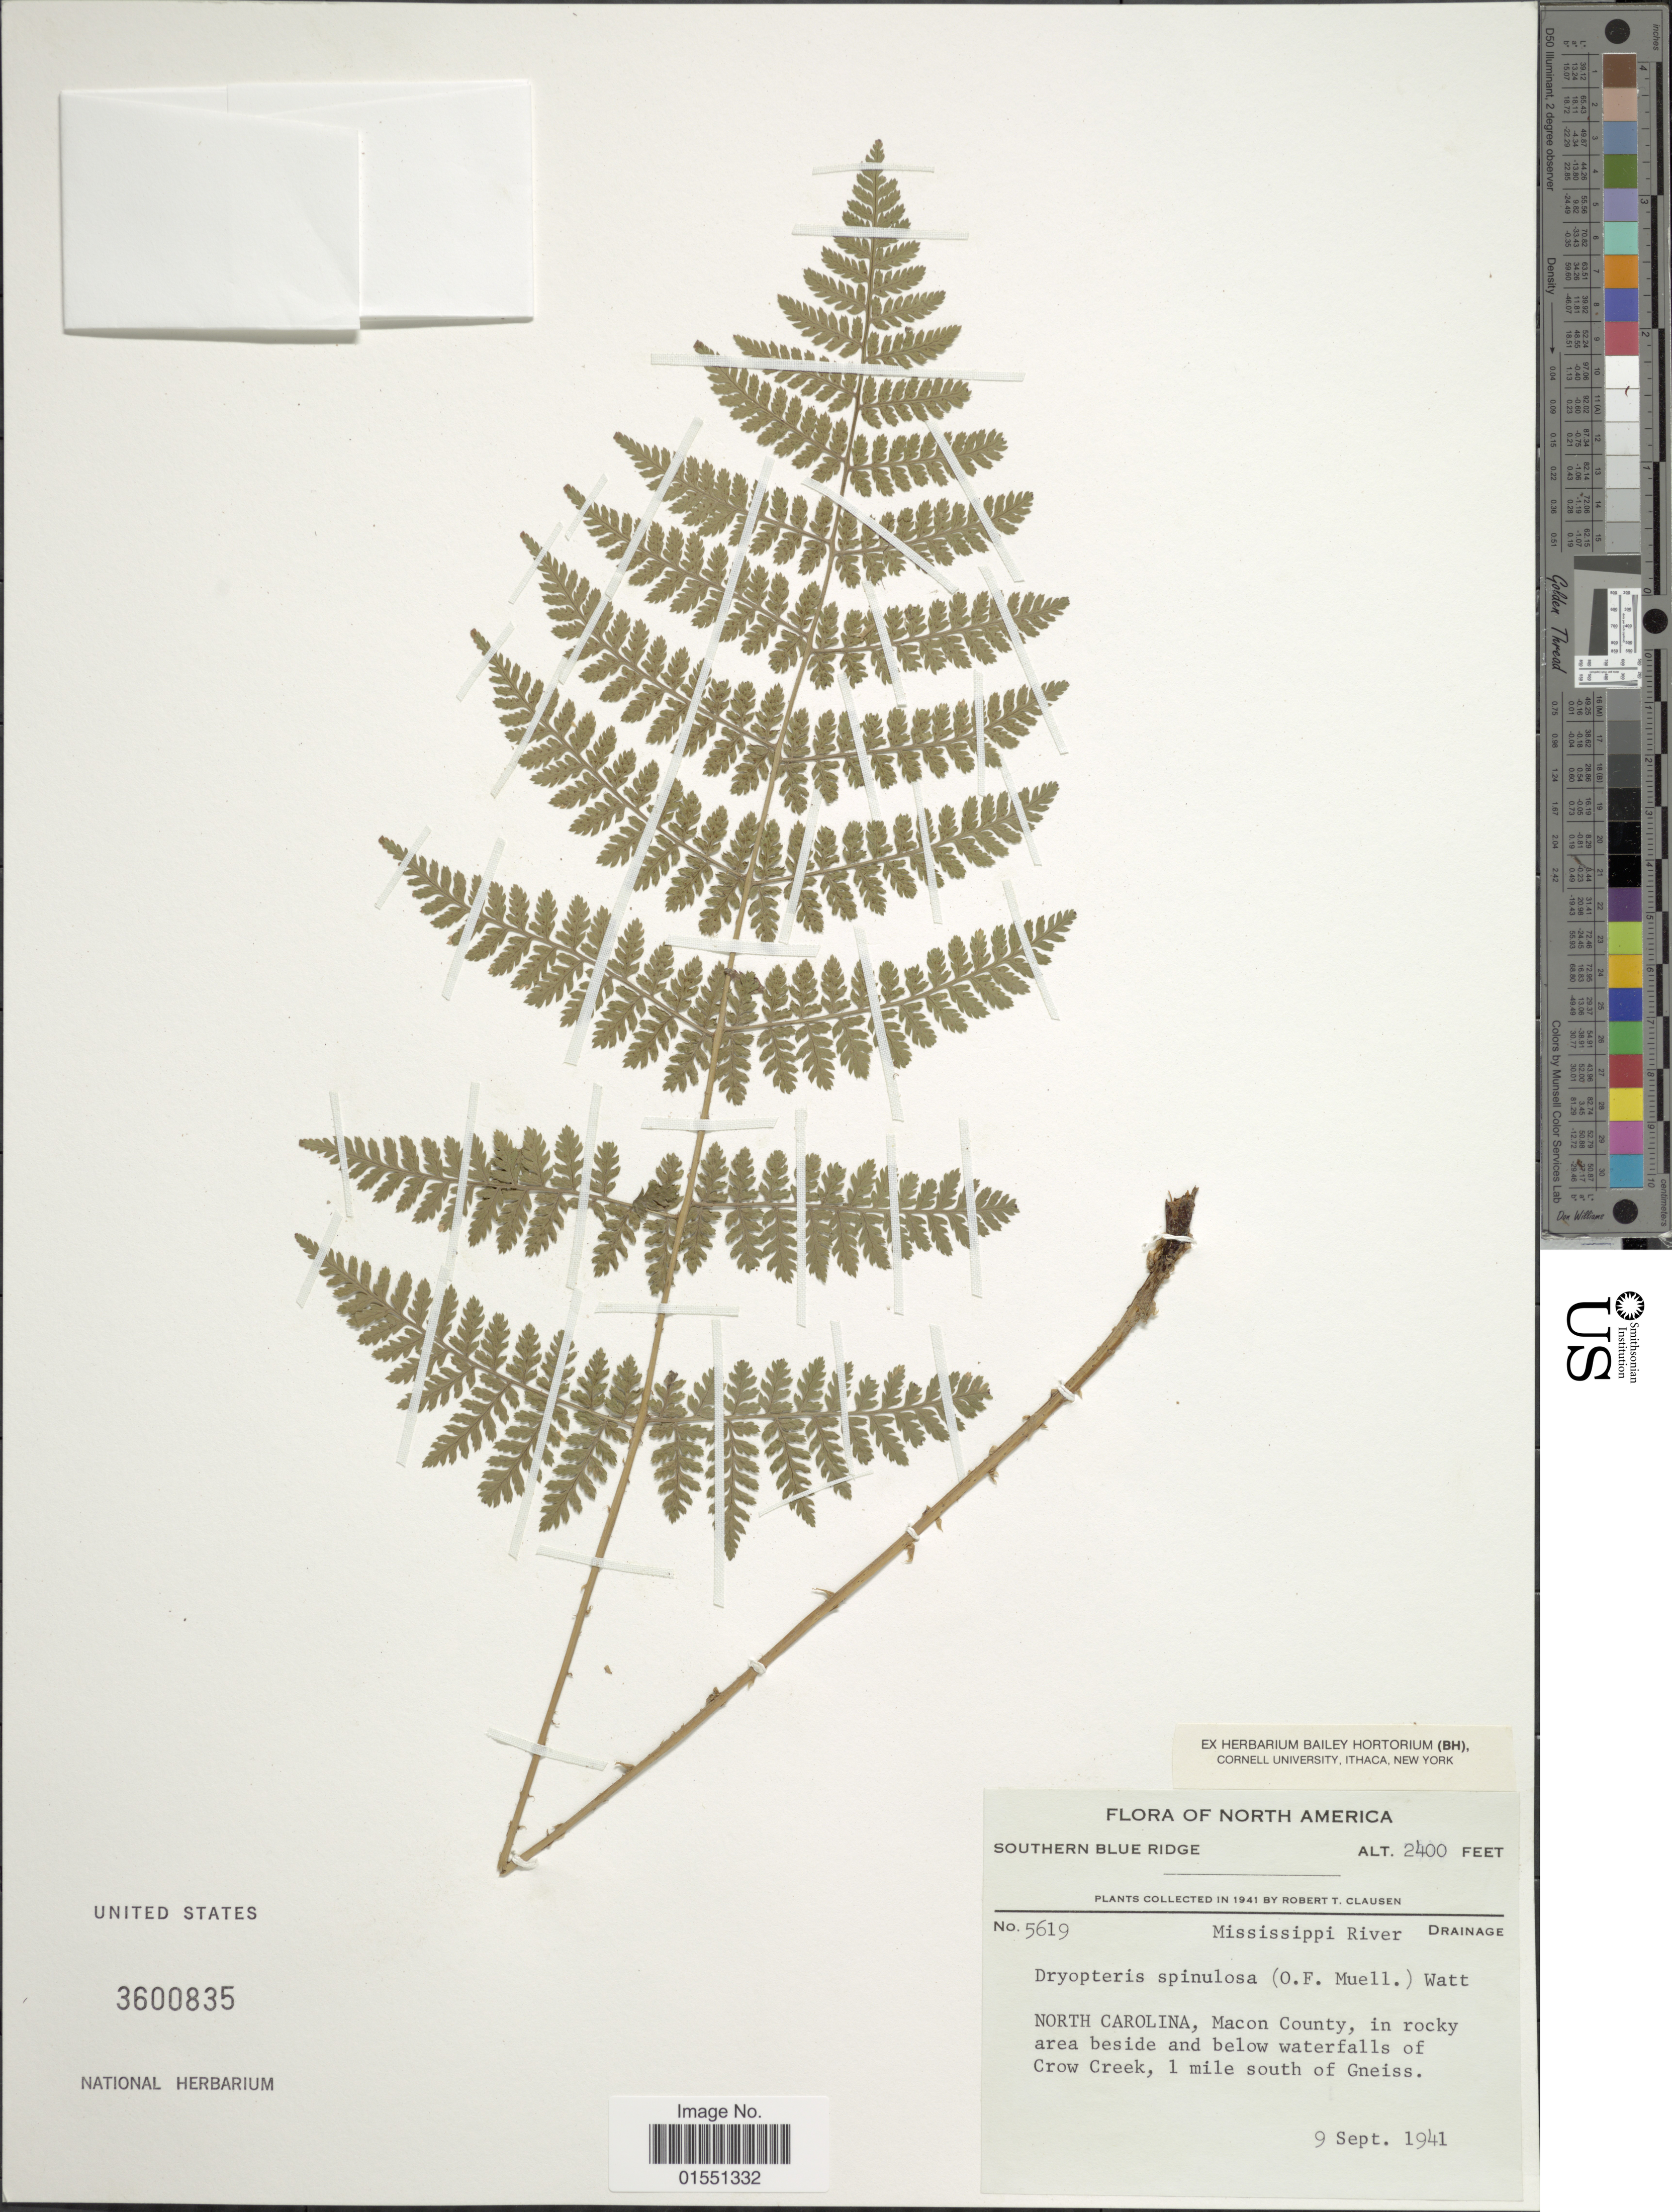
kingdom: Plantae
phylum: Tracheophyta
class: Polypodiopsida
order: Polypodiales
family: Dryopteridaceae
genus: Dryopteris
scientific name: Dryopteris intermedia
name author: (Muhl.) A. Gray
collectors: R. T. Clausen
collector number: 5619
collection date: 1947-09-09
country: United States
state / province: North Carolina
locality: Southern Blue Ridge. Macon County, in rocky area beside and below waterfalls of Crow Creek, 1 mile south of Gneiss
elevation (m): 732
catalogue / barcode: US 3600835